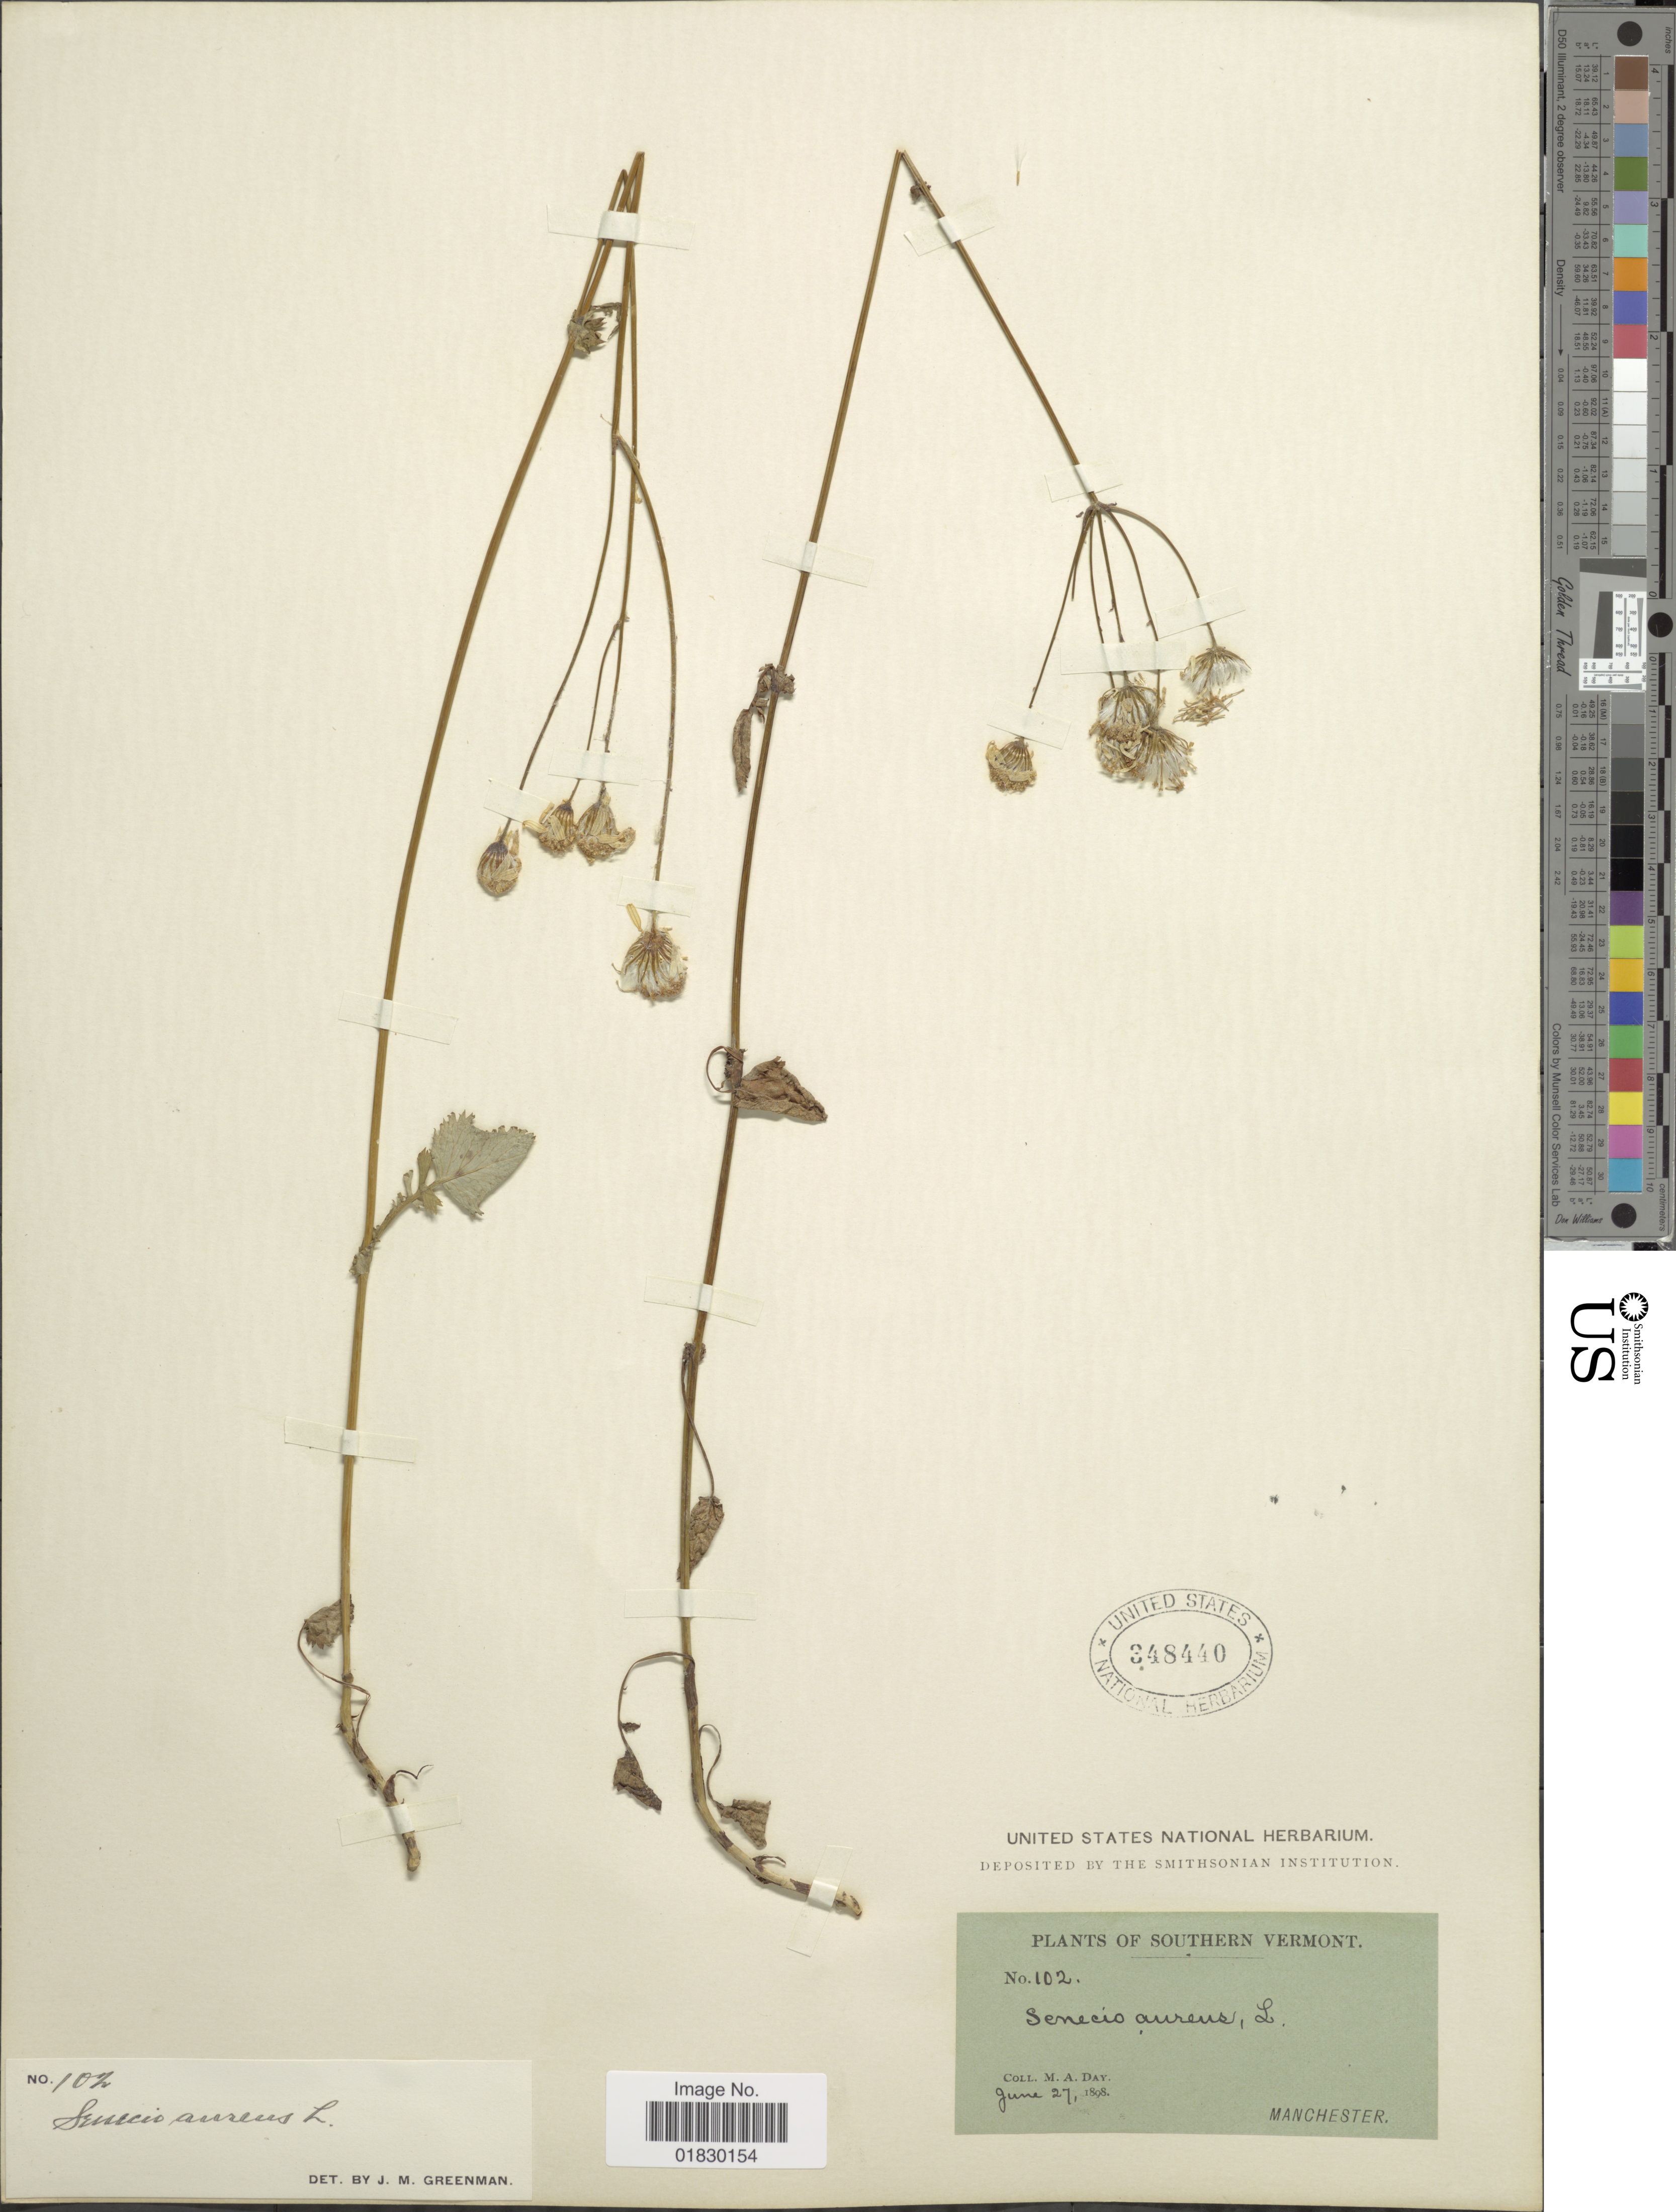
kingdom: Plantae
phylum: Tracheophyta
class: Magnoliopsida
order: Asterales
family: Asteraceae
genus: Packera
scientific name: Packera aurea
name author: (L.) Á. Löve & D. Löve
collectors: M. Day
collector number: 102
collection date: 1898-06-27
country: United States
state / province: Vermont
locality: Southern Vermont, Manchester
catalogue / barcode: US 348440